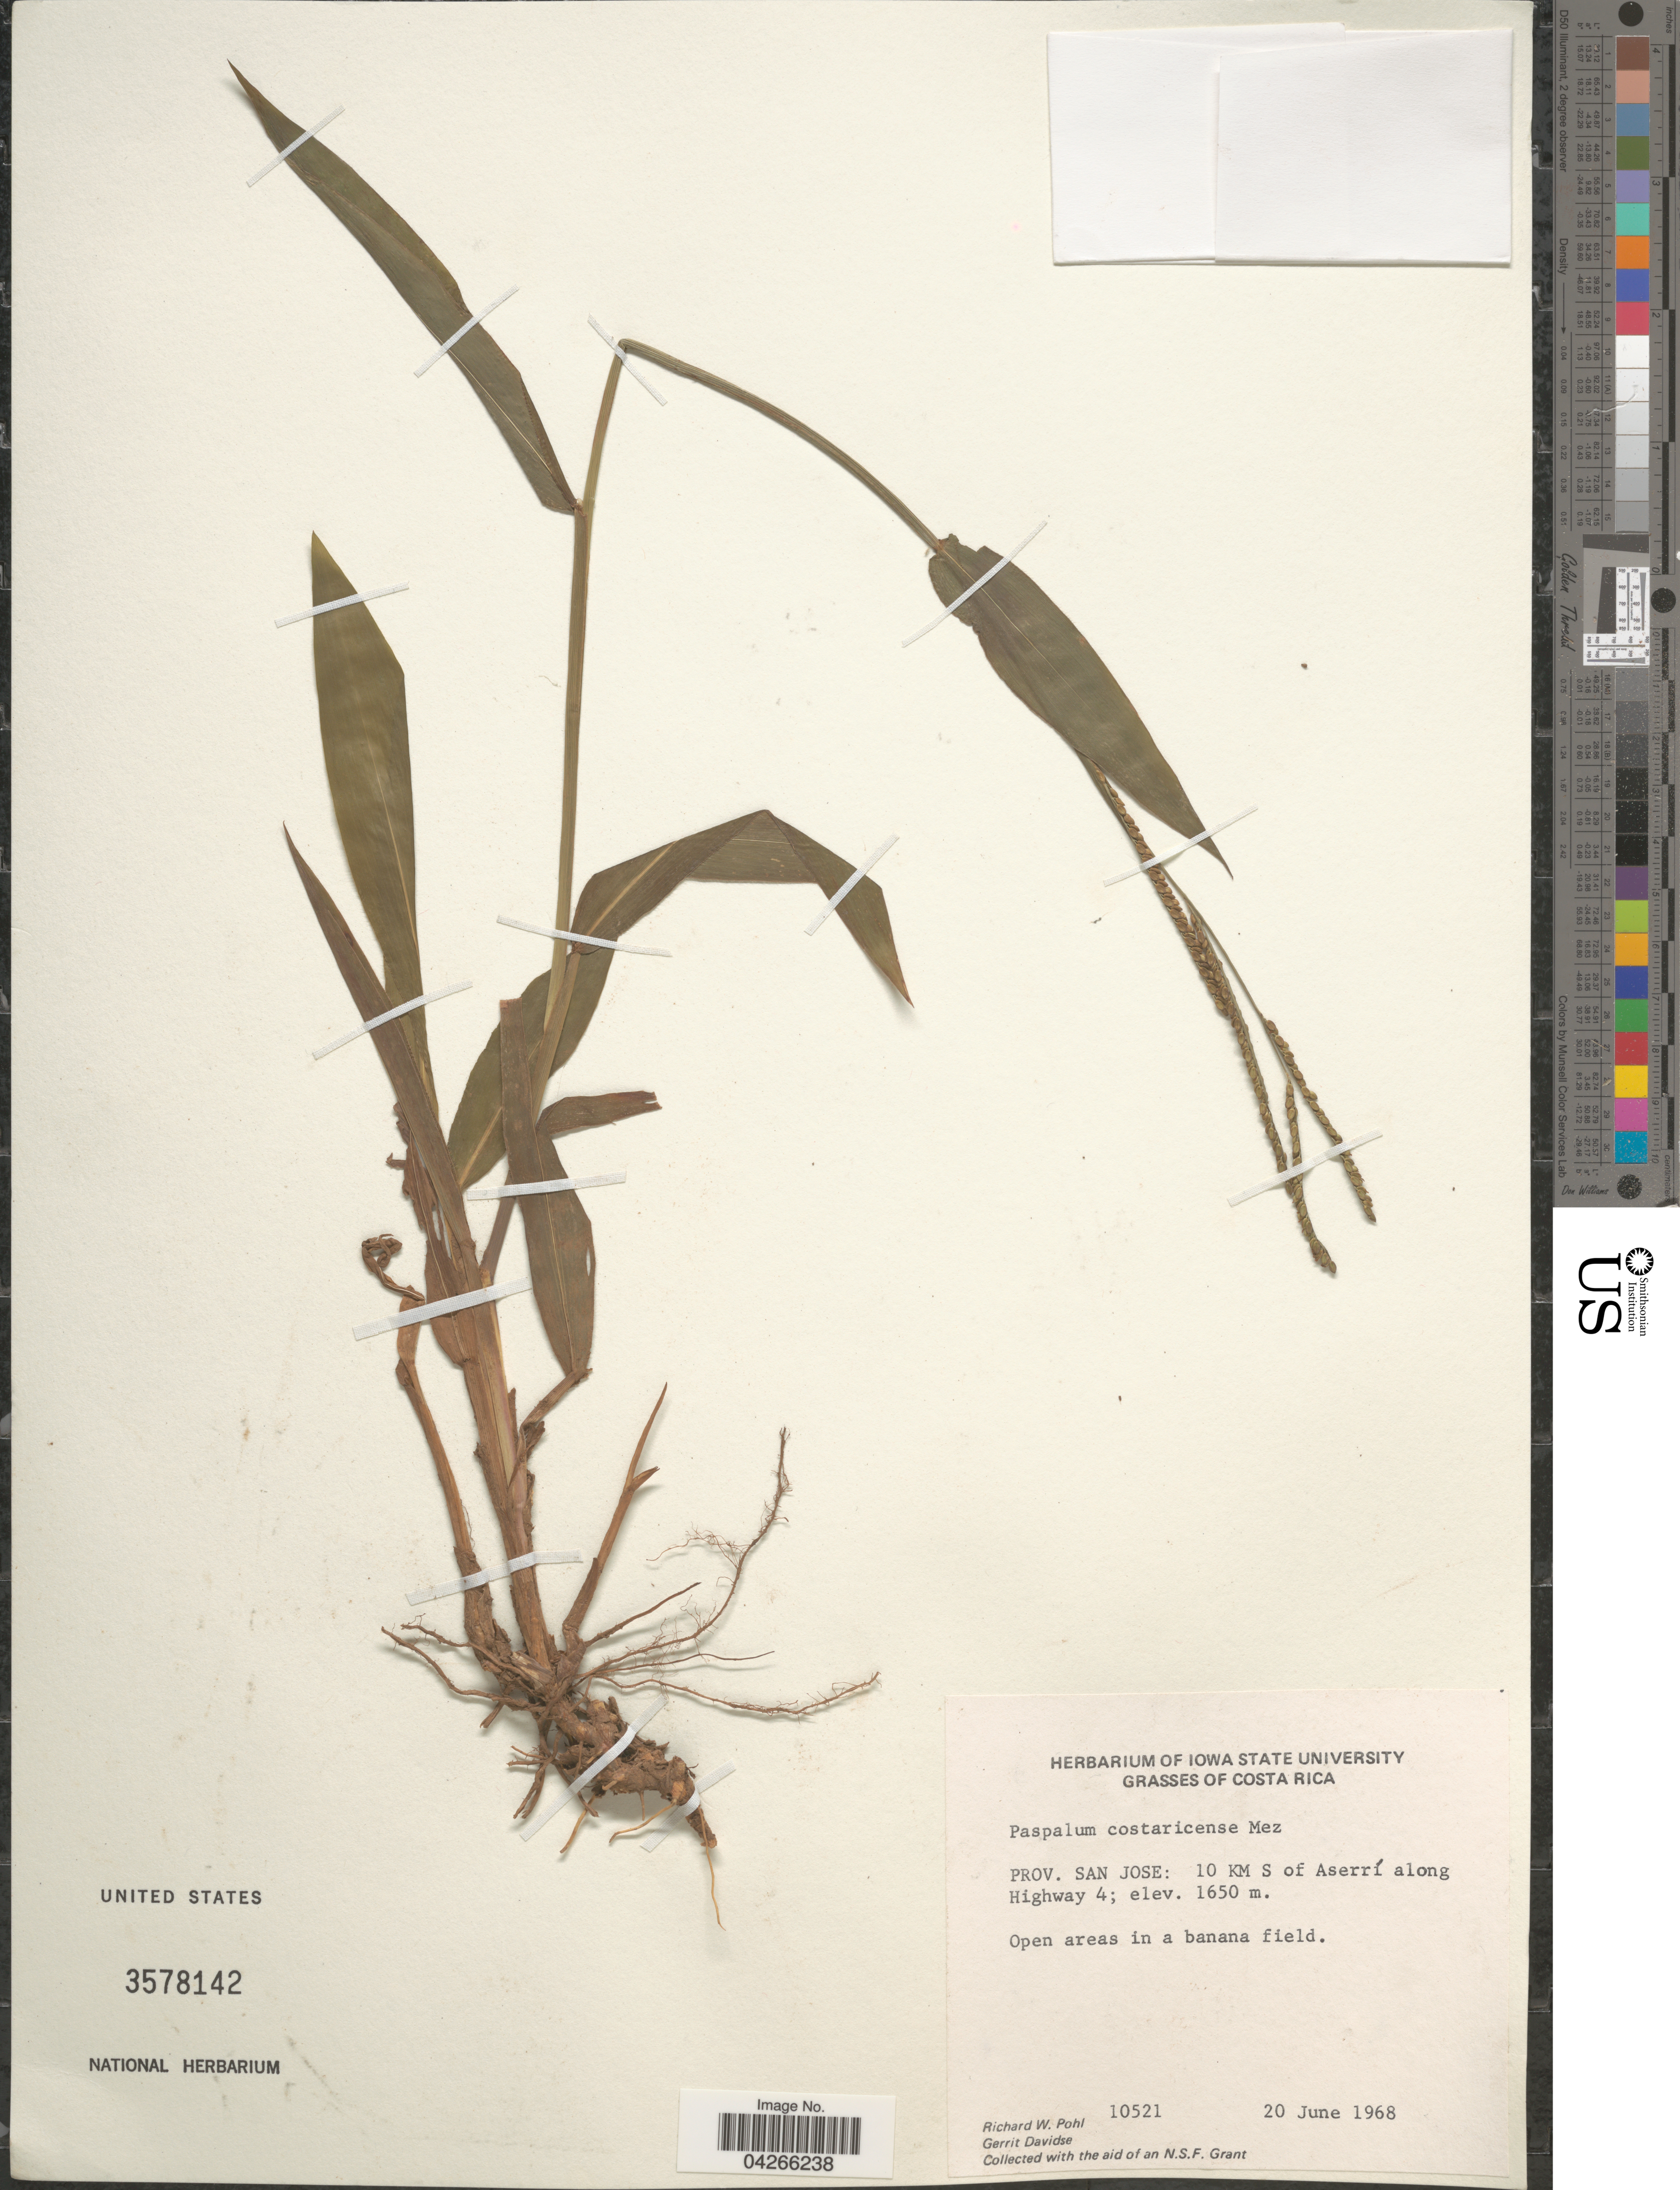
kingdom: Plantae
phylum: Tracheophyta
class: Liliopsida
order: Poales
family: Poaceae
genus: Paspalum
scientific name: Paspalum costaricense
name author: Mez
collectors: R. W. Pohl & G. Davidse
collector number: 10521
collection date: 1968-06-20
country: Costa Rica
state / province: San José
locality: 10 KM S of Aserrí along Highway 4. Open areas in a banana field.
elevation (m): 1650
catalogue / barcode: US 3578142